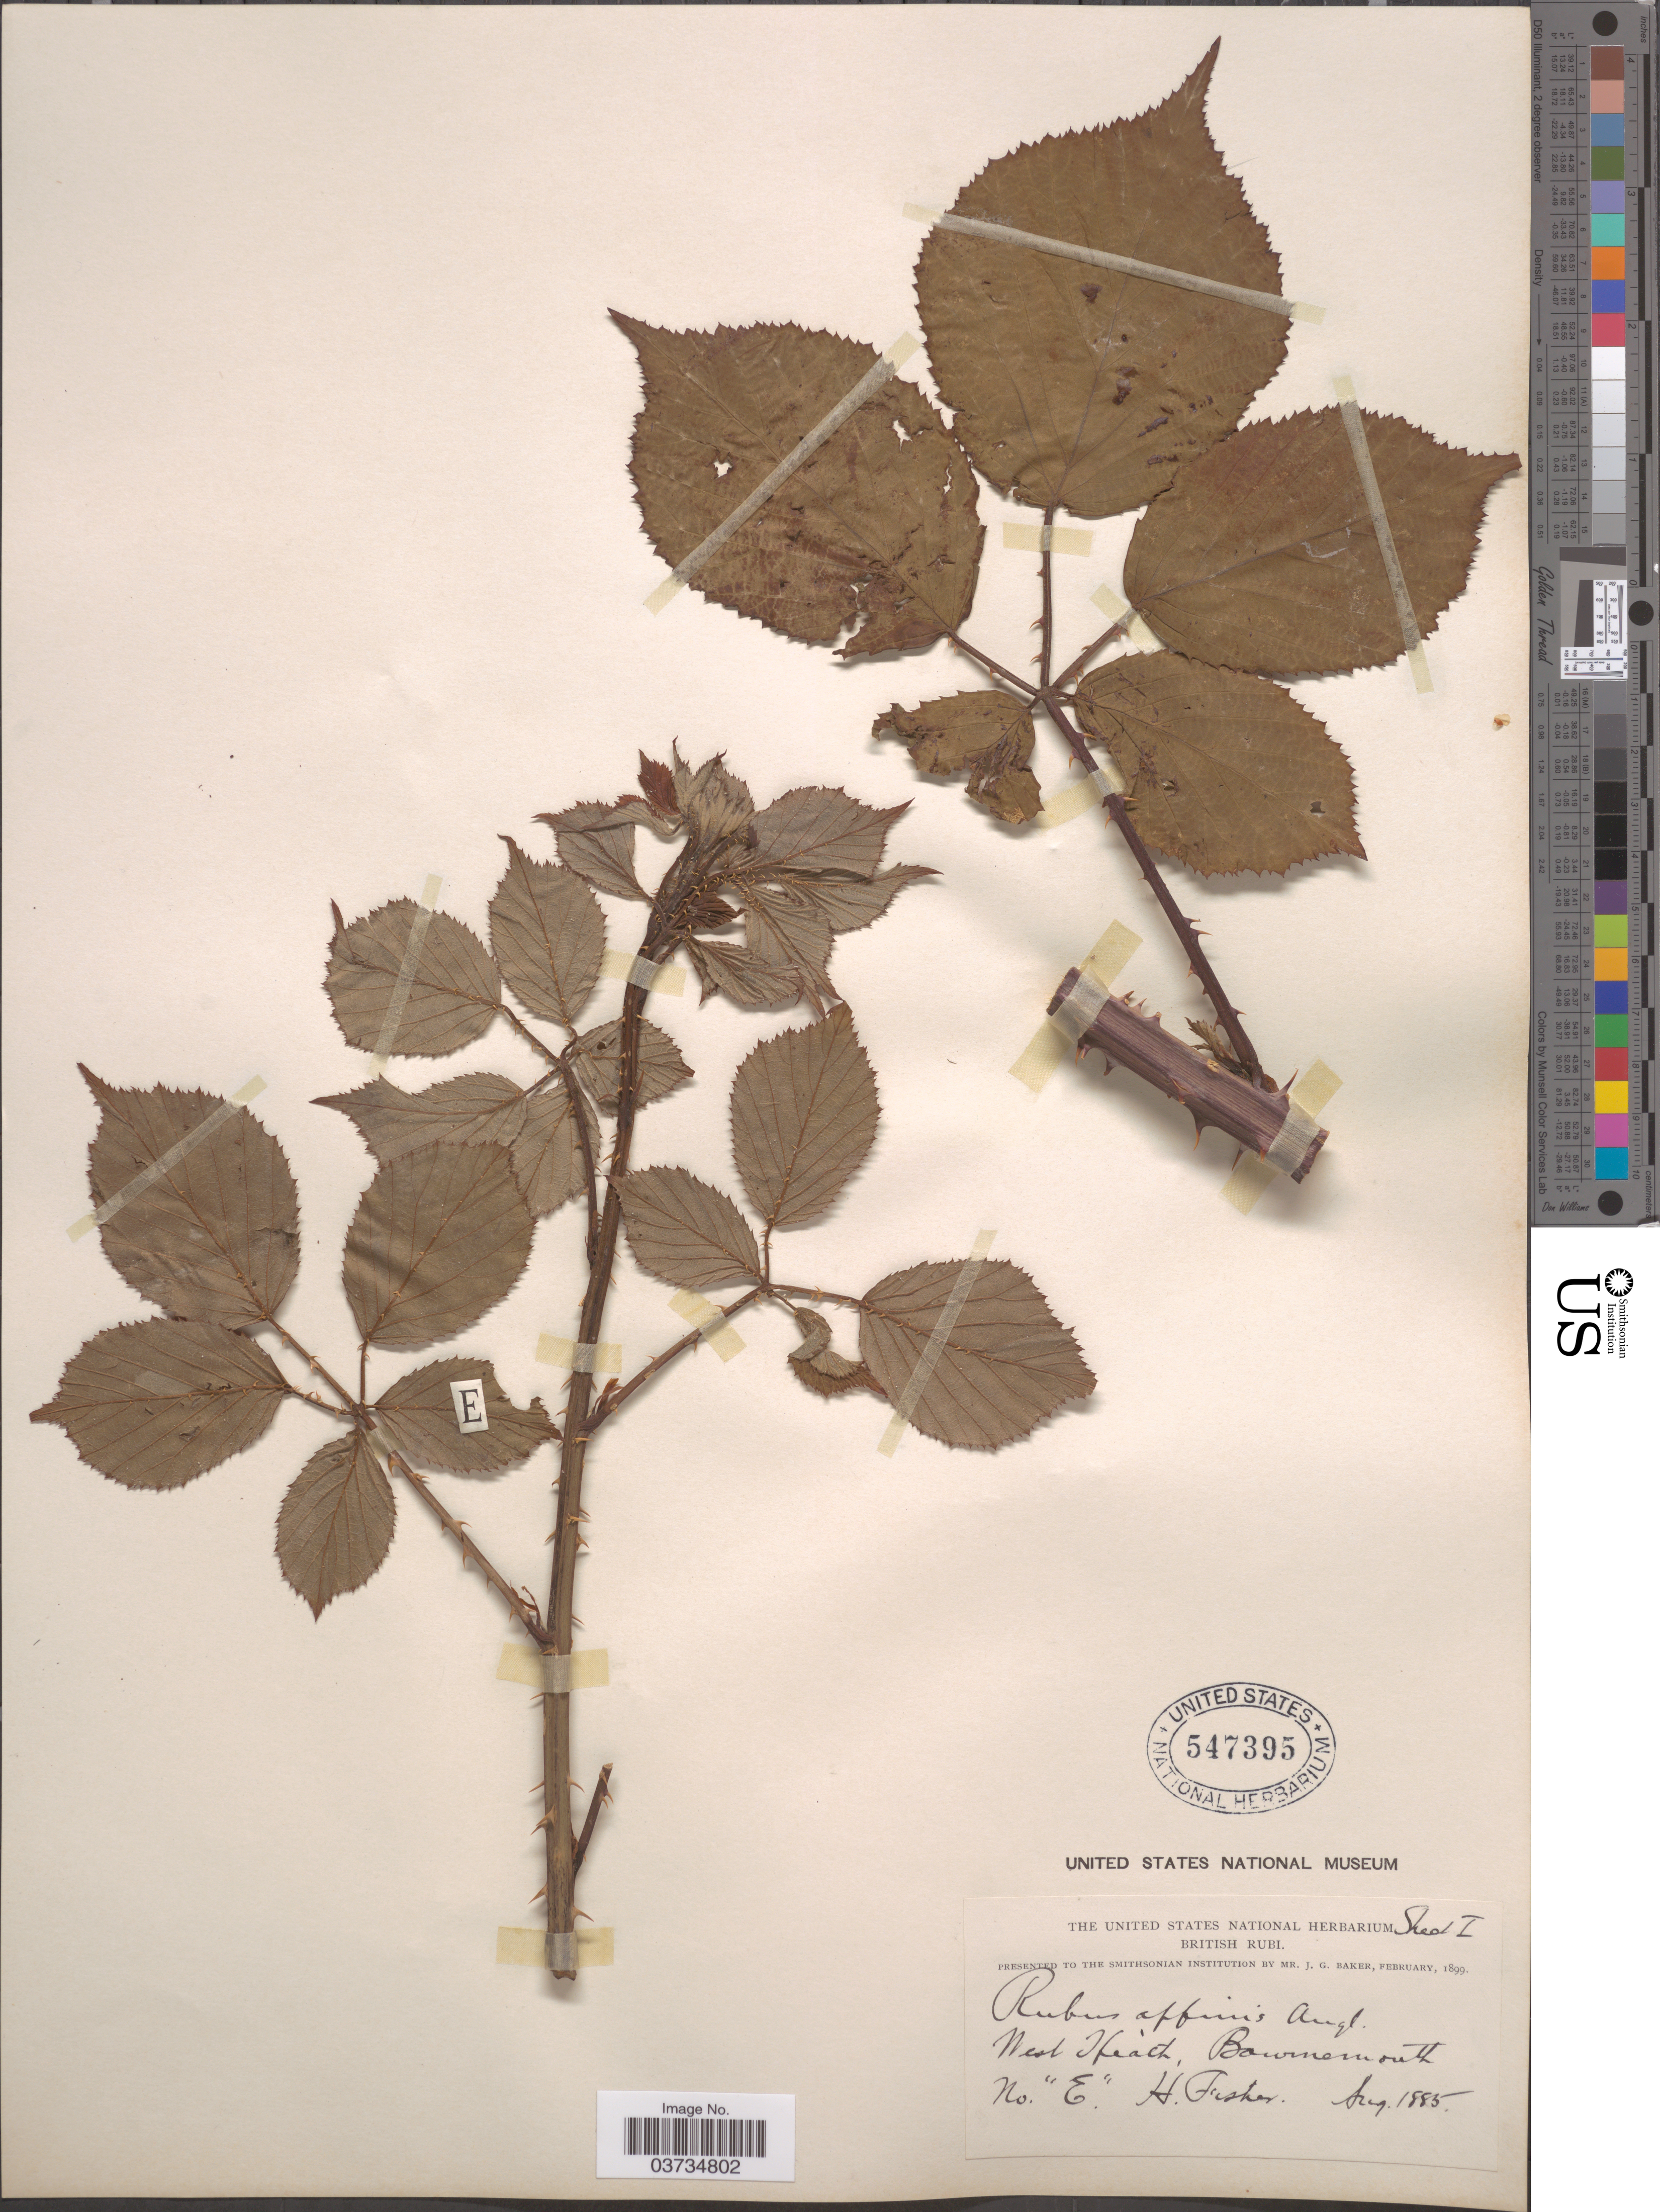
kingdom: Plantae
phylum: Tracheophyta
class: Magnoliopsida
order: Rosales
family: Rosaceae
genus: Rubus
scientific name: Rubus nemoralis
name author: P.J. Müll.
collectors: H. Fisher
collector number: E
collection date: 1885-08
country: United Kingdom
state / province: England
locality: West Heath, Bournemouth.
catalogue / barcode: US 547395